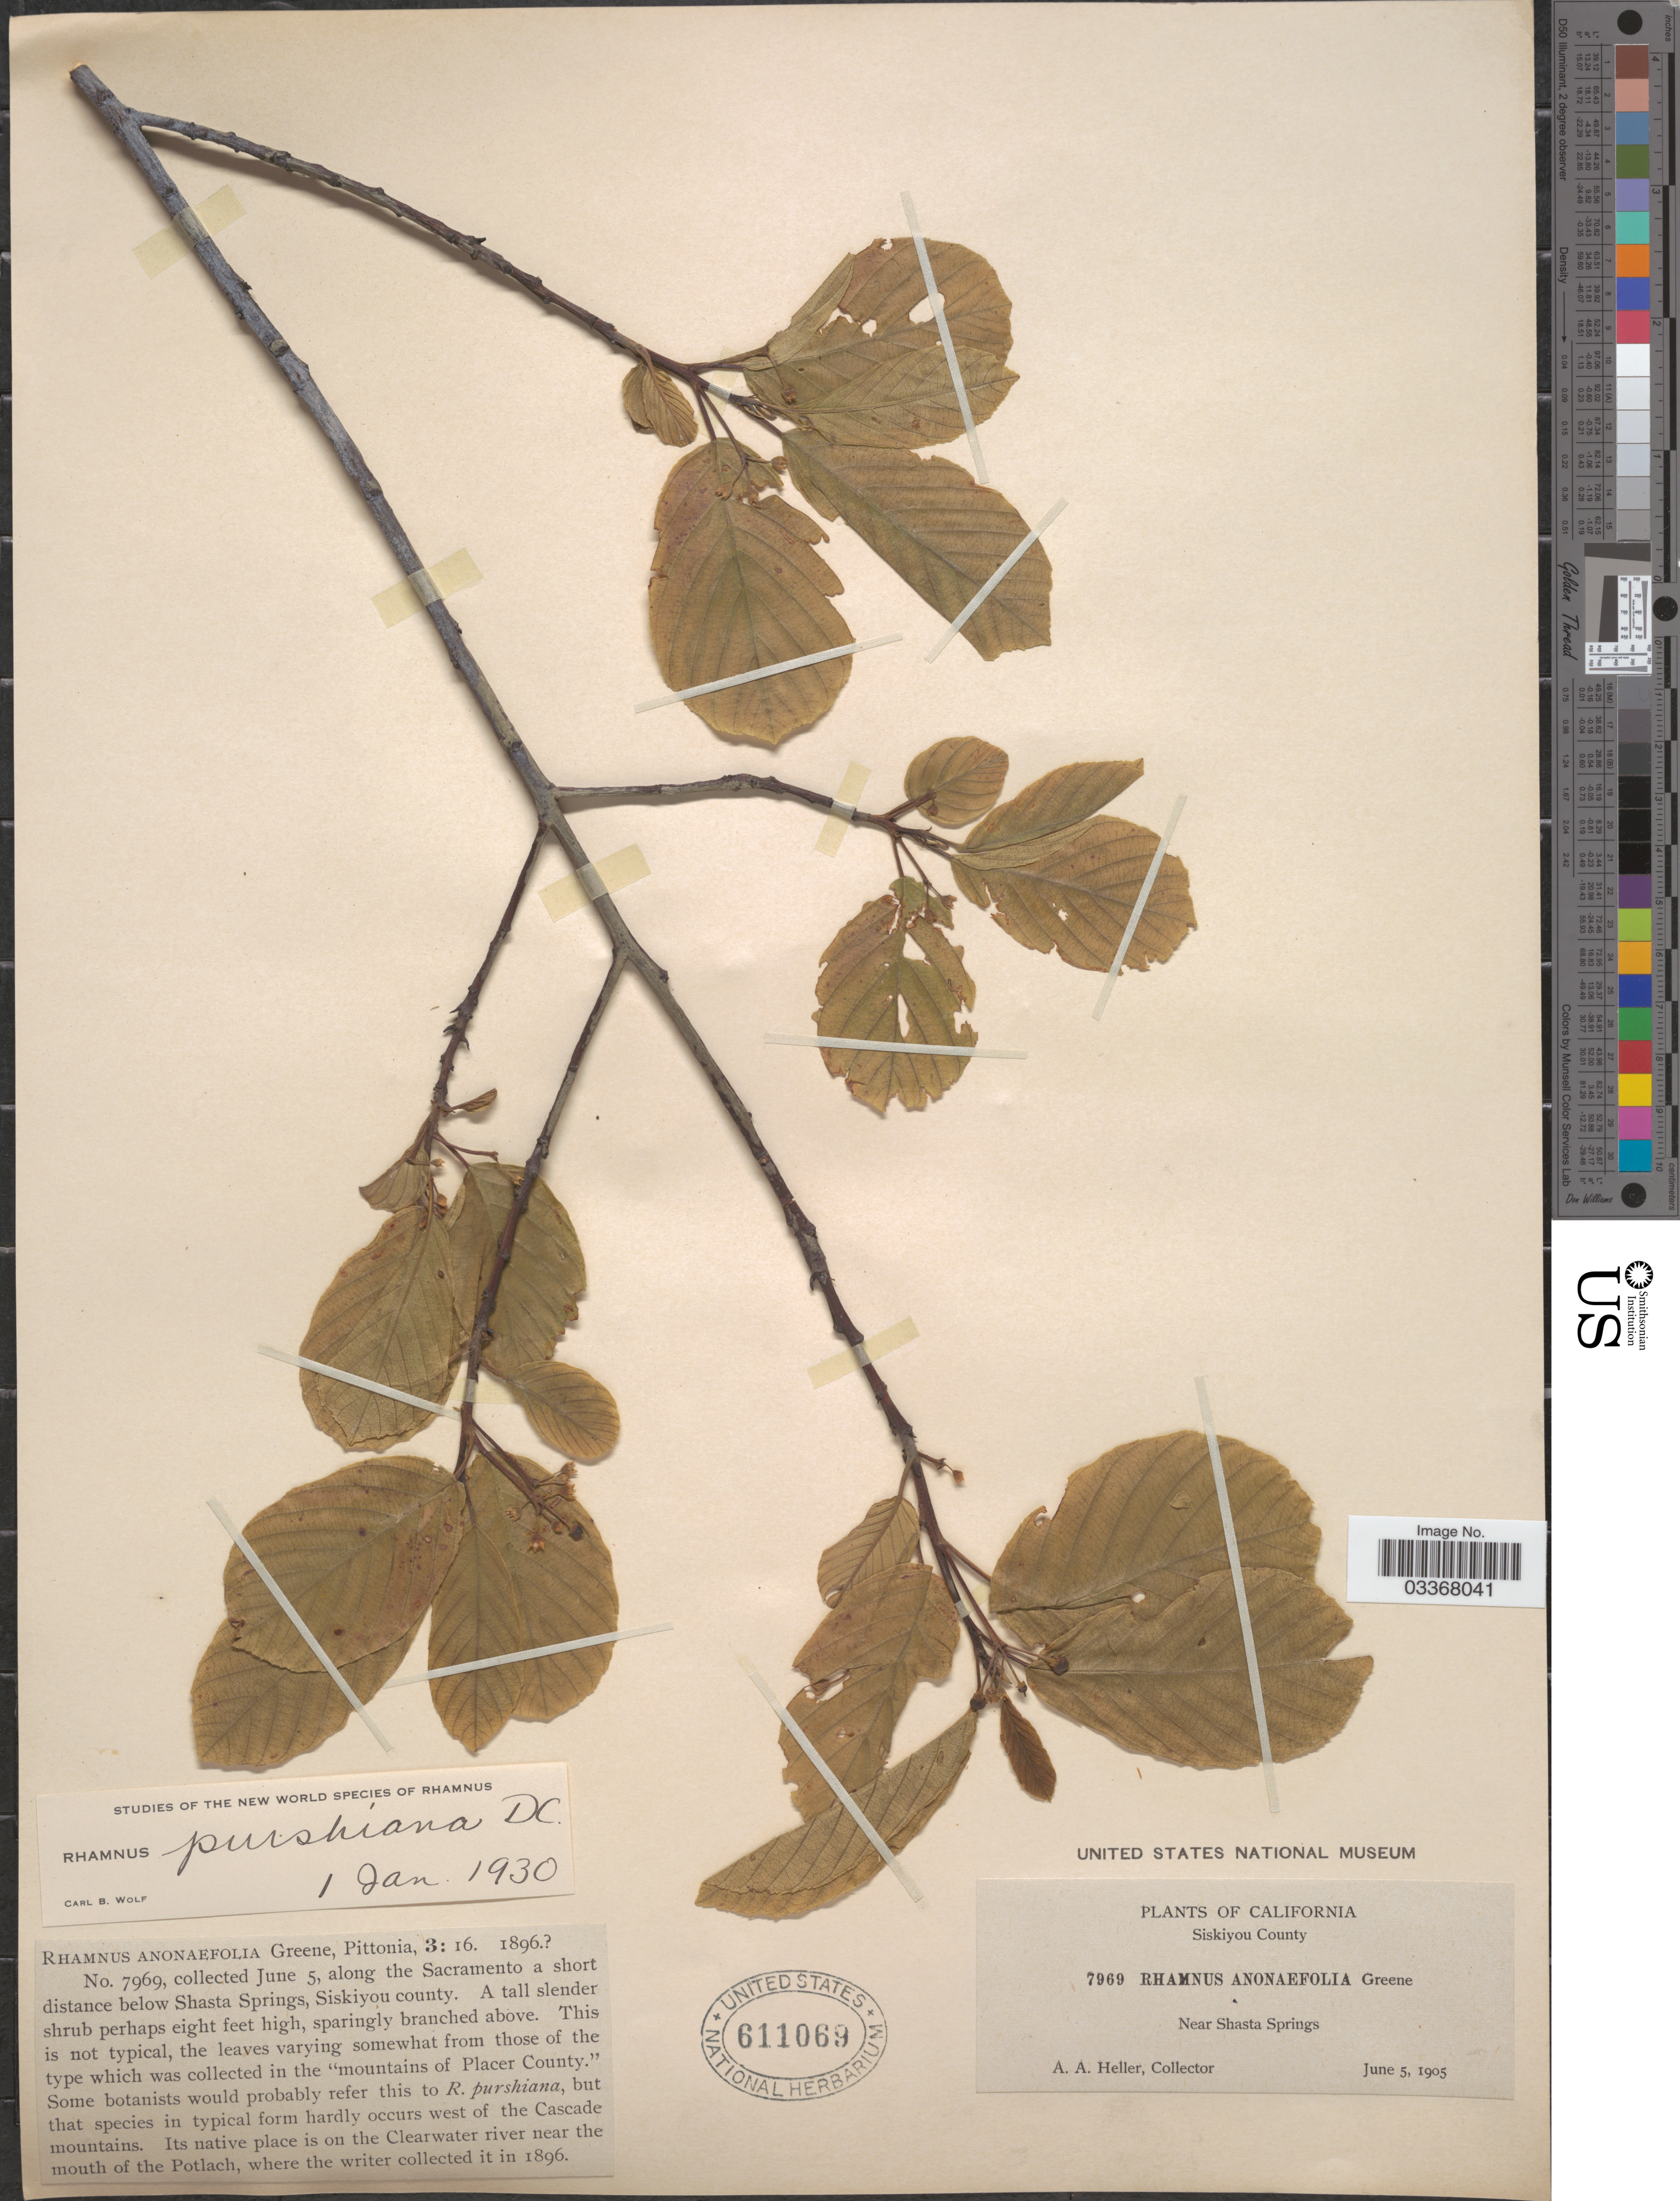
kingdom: Plantae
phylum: Tracheophyta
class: Magnoliopsida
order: Rosales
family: Rhamnaceae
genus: Frangula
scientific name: Frangula purshiana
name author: (DC.) A. Gray ex J.G. Cooper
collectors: A. A. Heller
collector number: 7969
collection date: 1905-06-05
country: United States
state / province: California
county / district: Siskiyou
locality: Siskiyou County, Near Shasta Springs, Along the Sacramento a short distance below Shasta Springs, Siskiyou county.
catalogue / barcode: US 611069